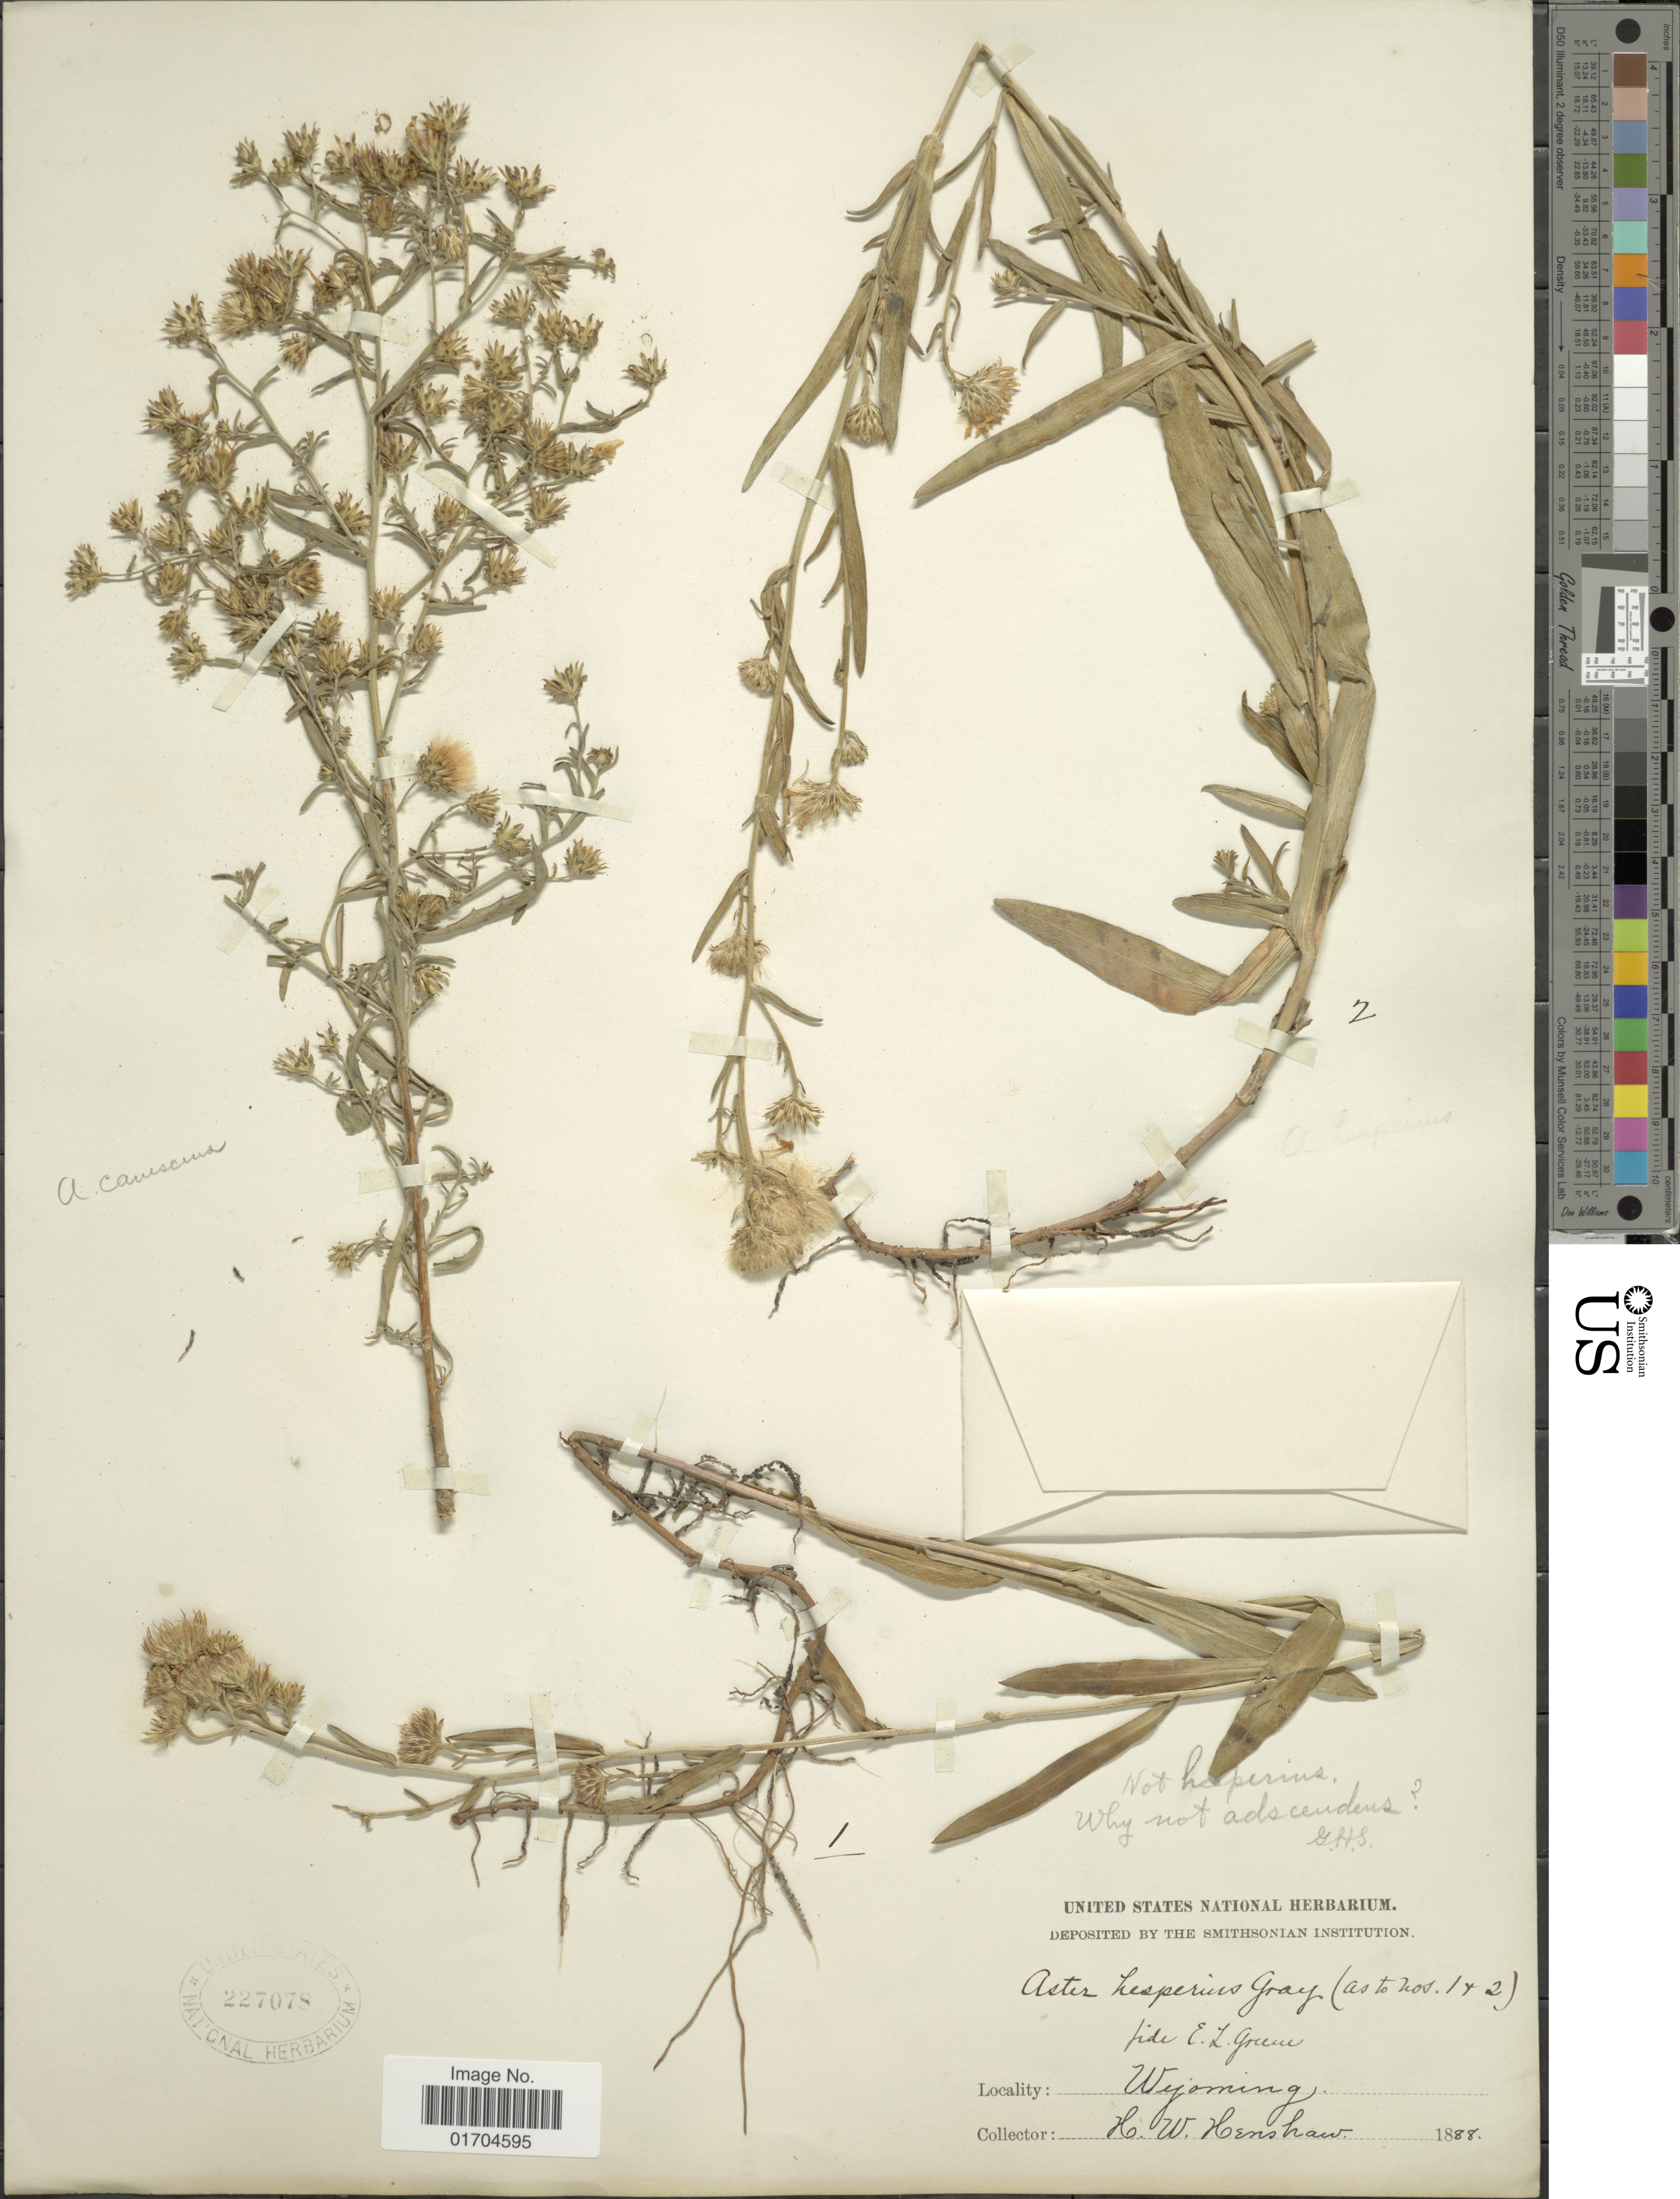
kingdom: Plantae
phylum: Tracheophyta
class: Magnoliopsida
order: Asterales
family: Asteraceae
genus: Symphyotrichum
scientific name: Symphyotrichum sp.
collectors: H. Henshaw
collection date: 1888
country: United States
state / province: Wyoming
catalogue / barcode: US 227078